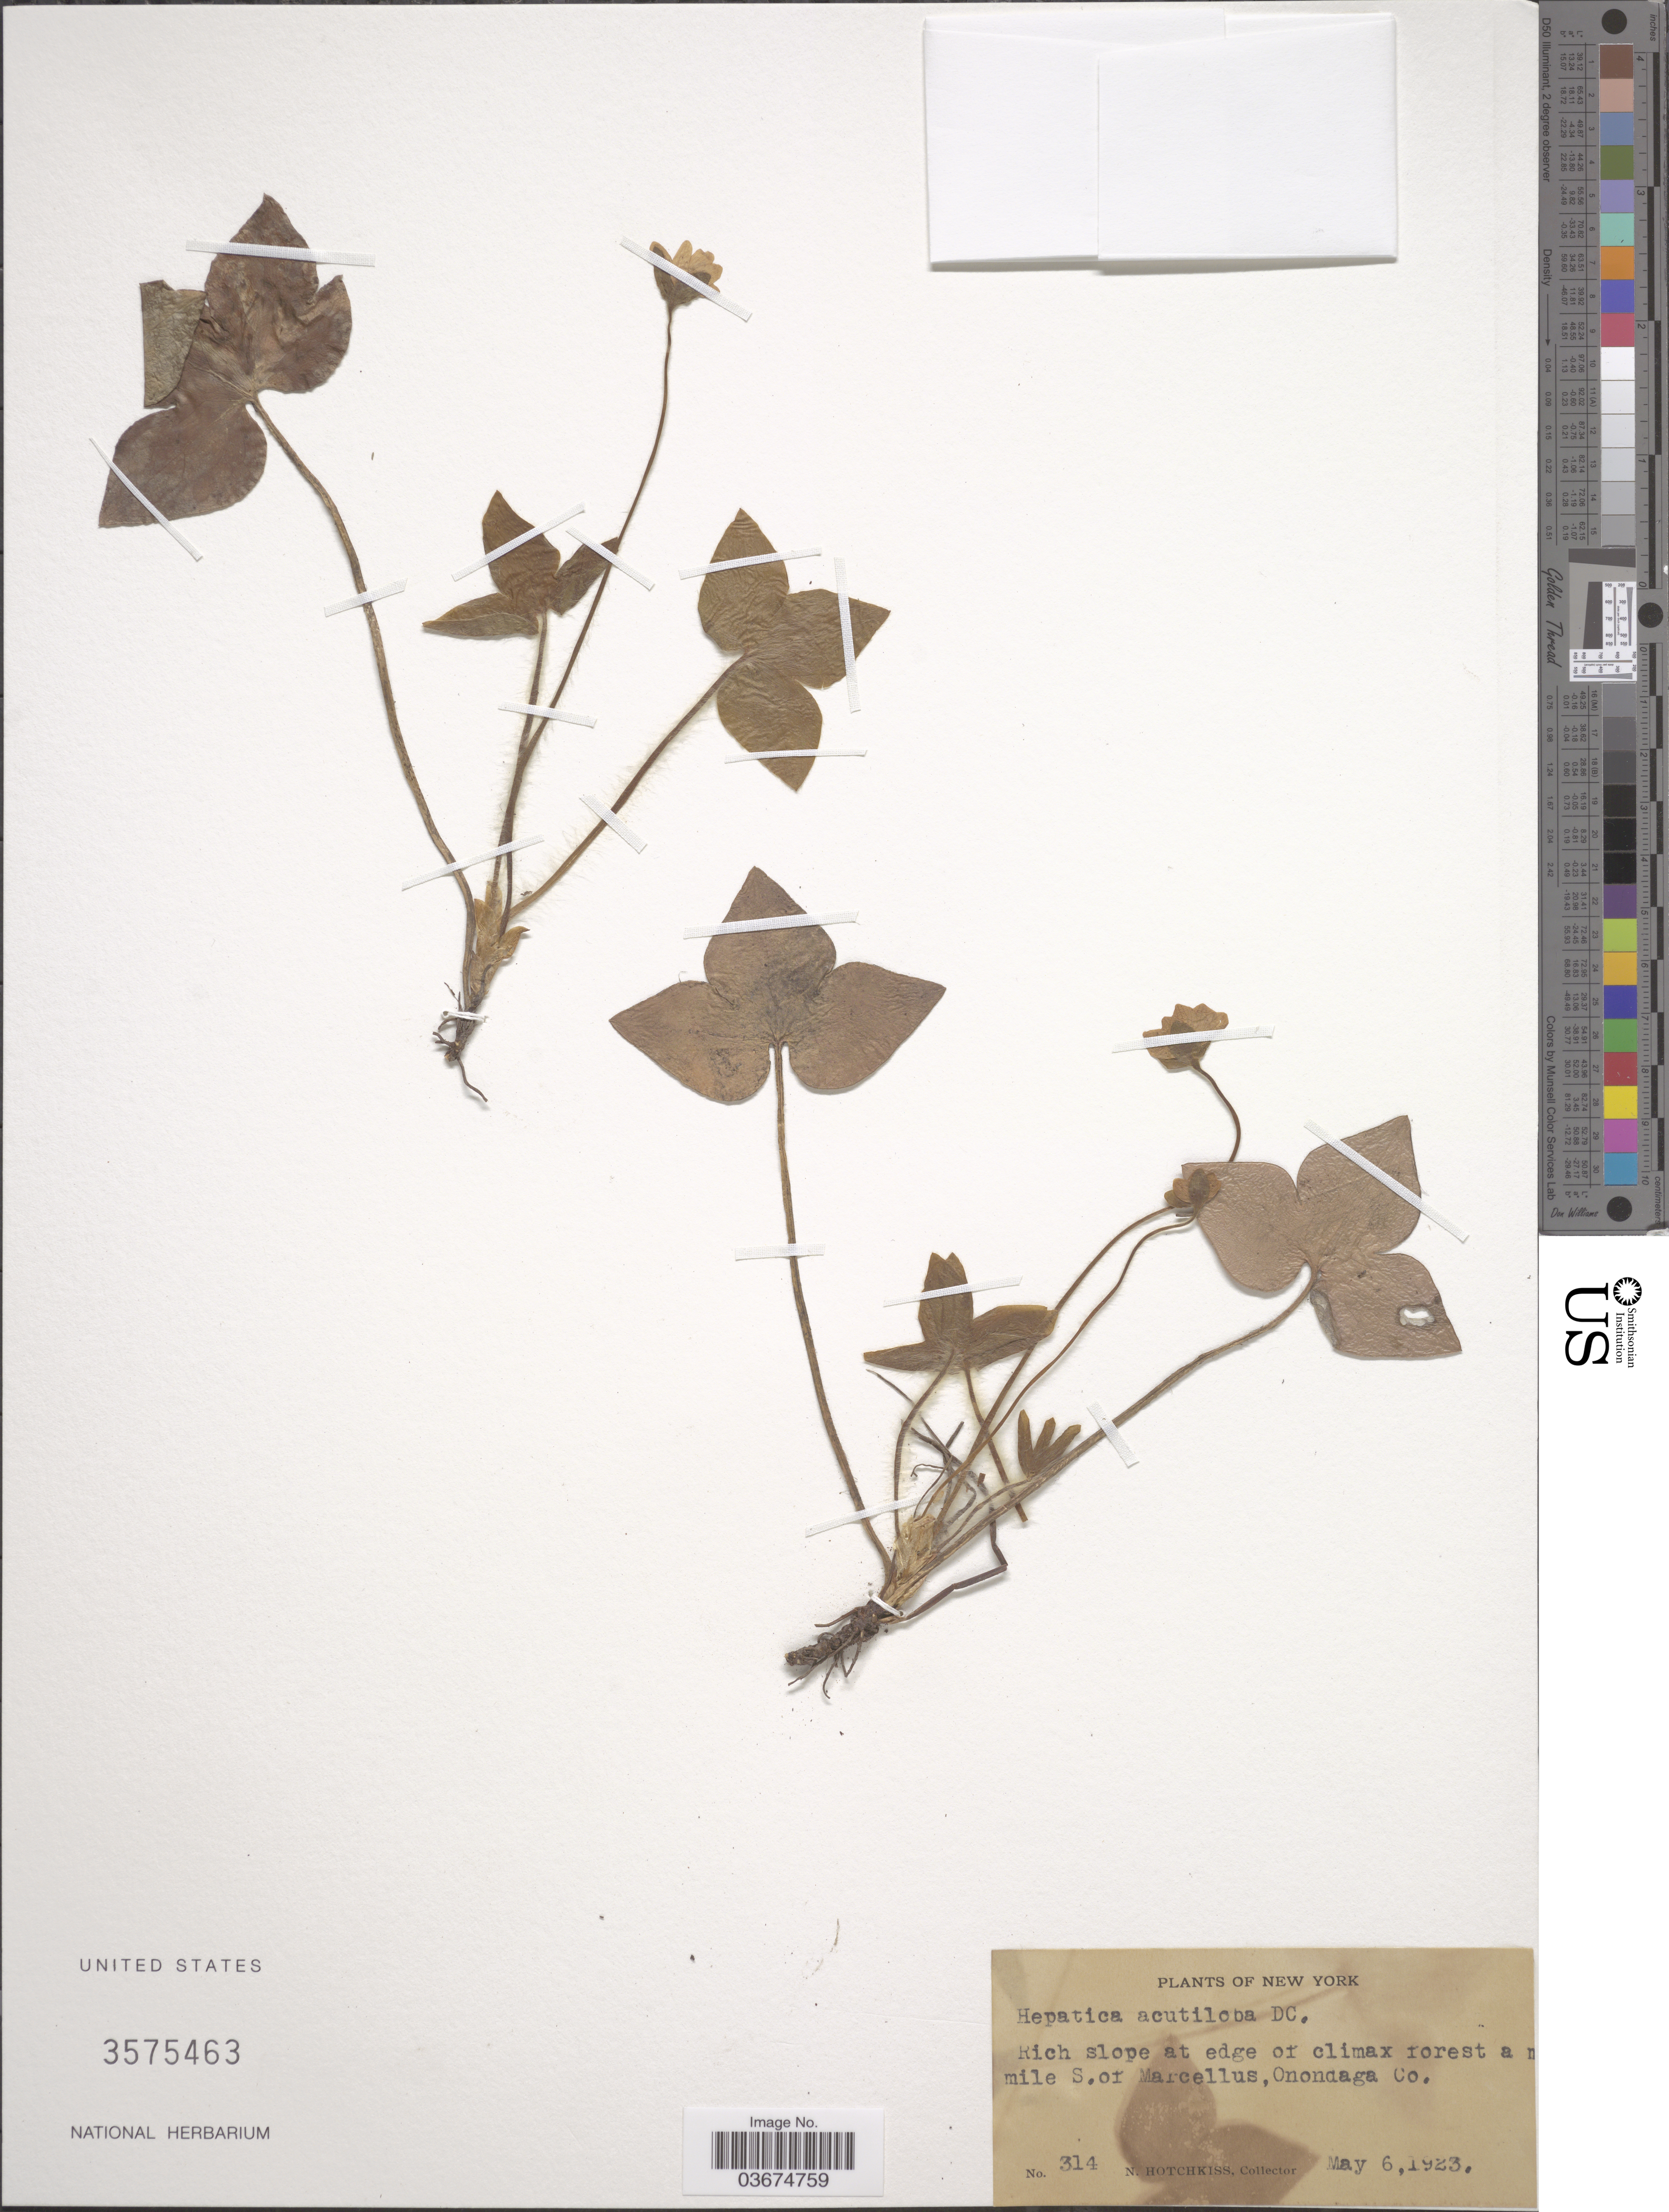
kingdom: Plantae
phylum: Tracheophyta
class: Magnoliopsida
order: Ranunculales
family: Ranunculaceae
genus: Hepatica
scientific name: Hepatica acutiloba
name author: DC.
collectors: N. Hotchkiss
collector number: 314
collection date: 1923-05-06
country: United States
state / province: New York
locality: A mile S. of Marcellus, Onondaga Co.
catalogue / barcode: US 3575463